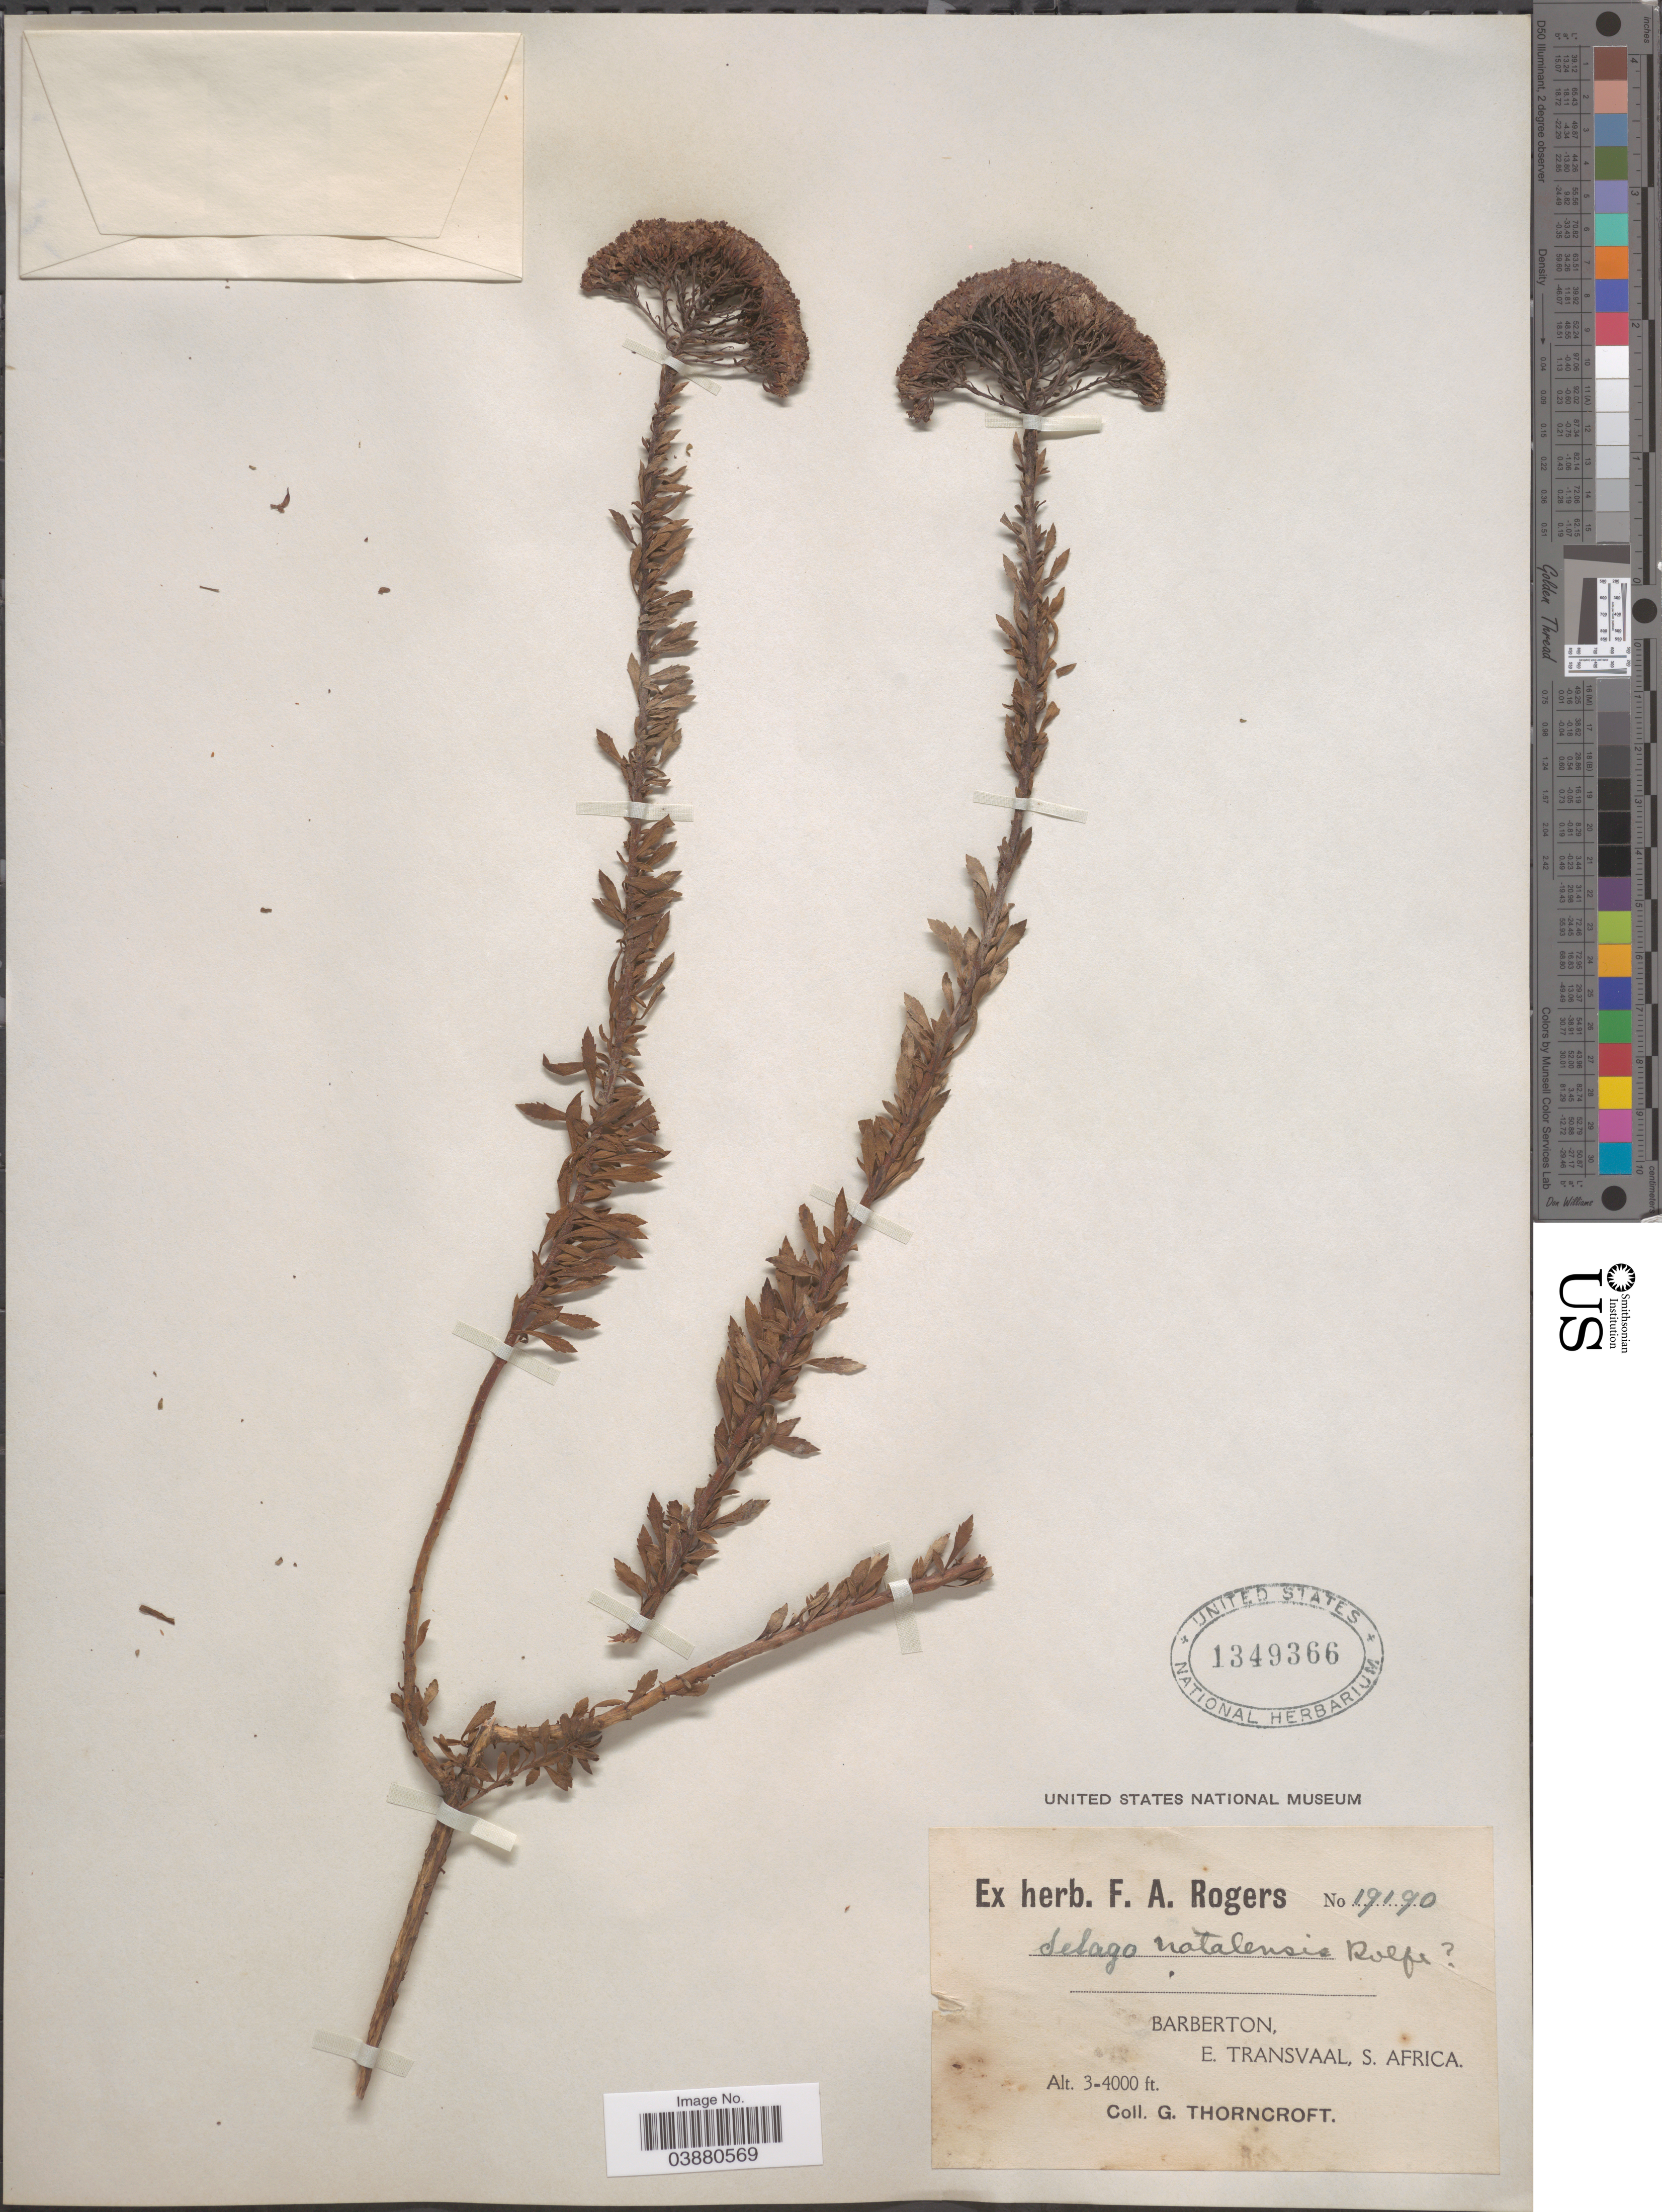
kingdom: Plantae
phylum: Tracheophyta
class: Magnoliopsida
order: Lamiales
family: Scrophulariaceae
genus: Tetraselago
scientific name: Tetraselago natalensis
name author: Rolfe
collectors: G. Thorncroft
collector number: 19190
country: South Africa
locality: Barberton, E. Transvaal, S. Africa.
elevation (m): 914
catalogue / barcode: US 1349366